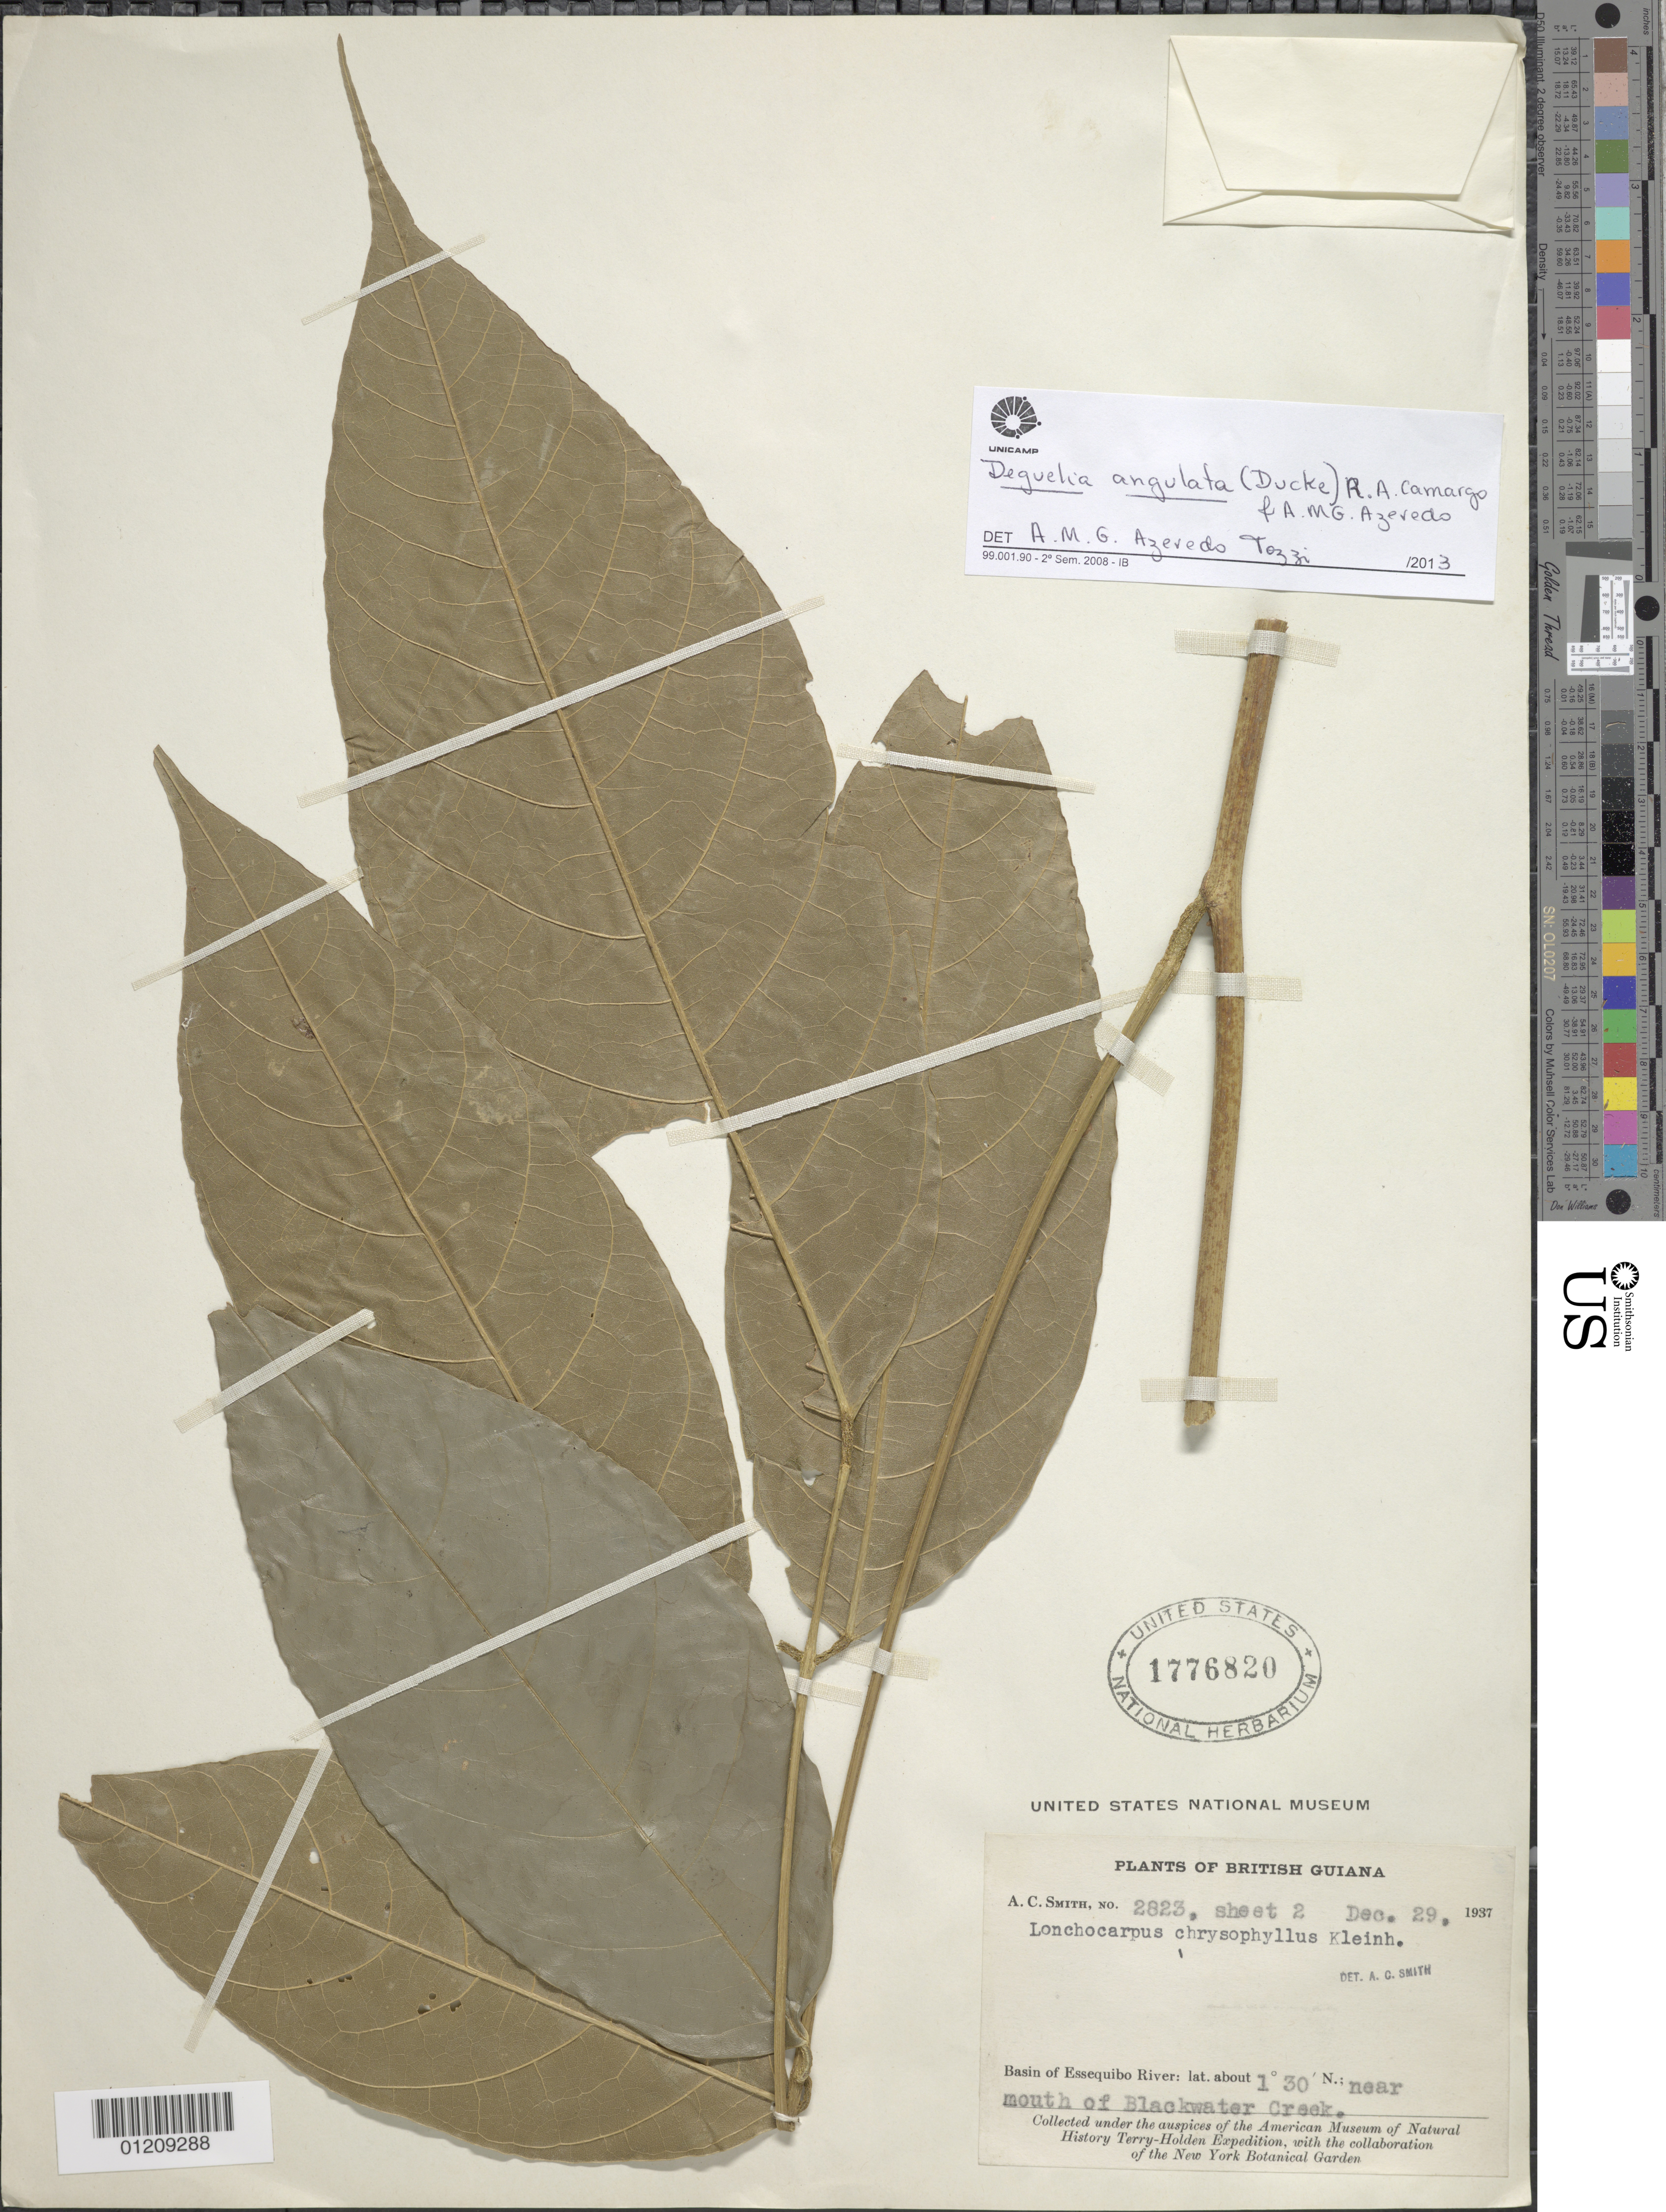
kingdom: Plantae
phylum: Tracheophyta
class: Magnoliopsida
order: Fabales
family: Fabaceae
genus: Deguelia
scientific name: Deguelia angulata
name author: (Ducke) A.M.G. Azevedo & R.A. Camargo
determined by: Azevedo Tozzi, A. M. G.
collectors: A. C. Smith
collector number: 2823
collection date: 1937-12-29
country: Guyana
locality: Basin of Essequibo River, near mouth of Blackwater Creek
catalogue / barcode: US 1776820